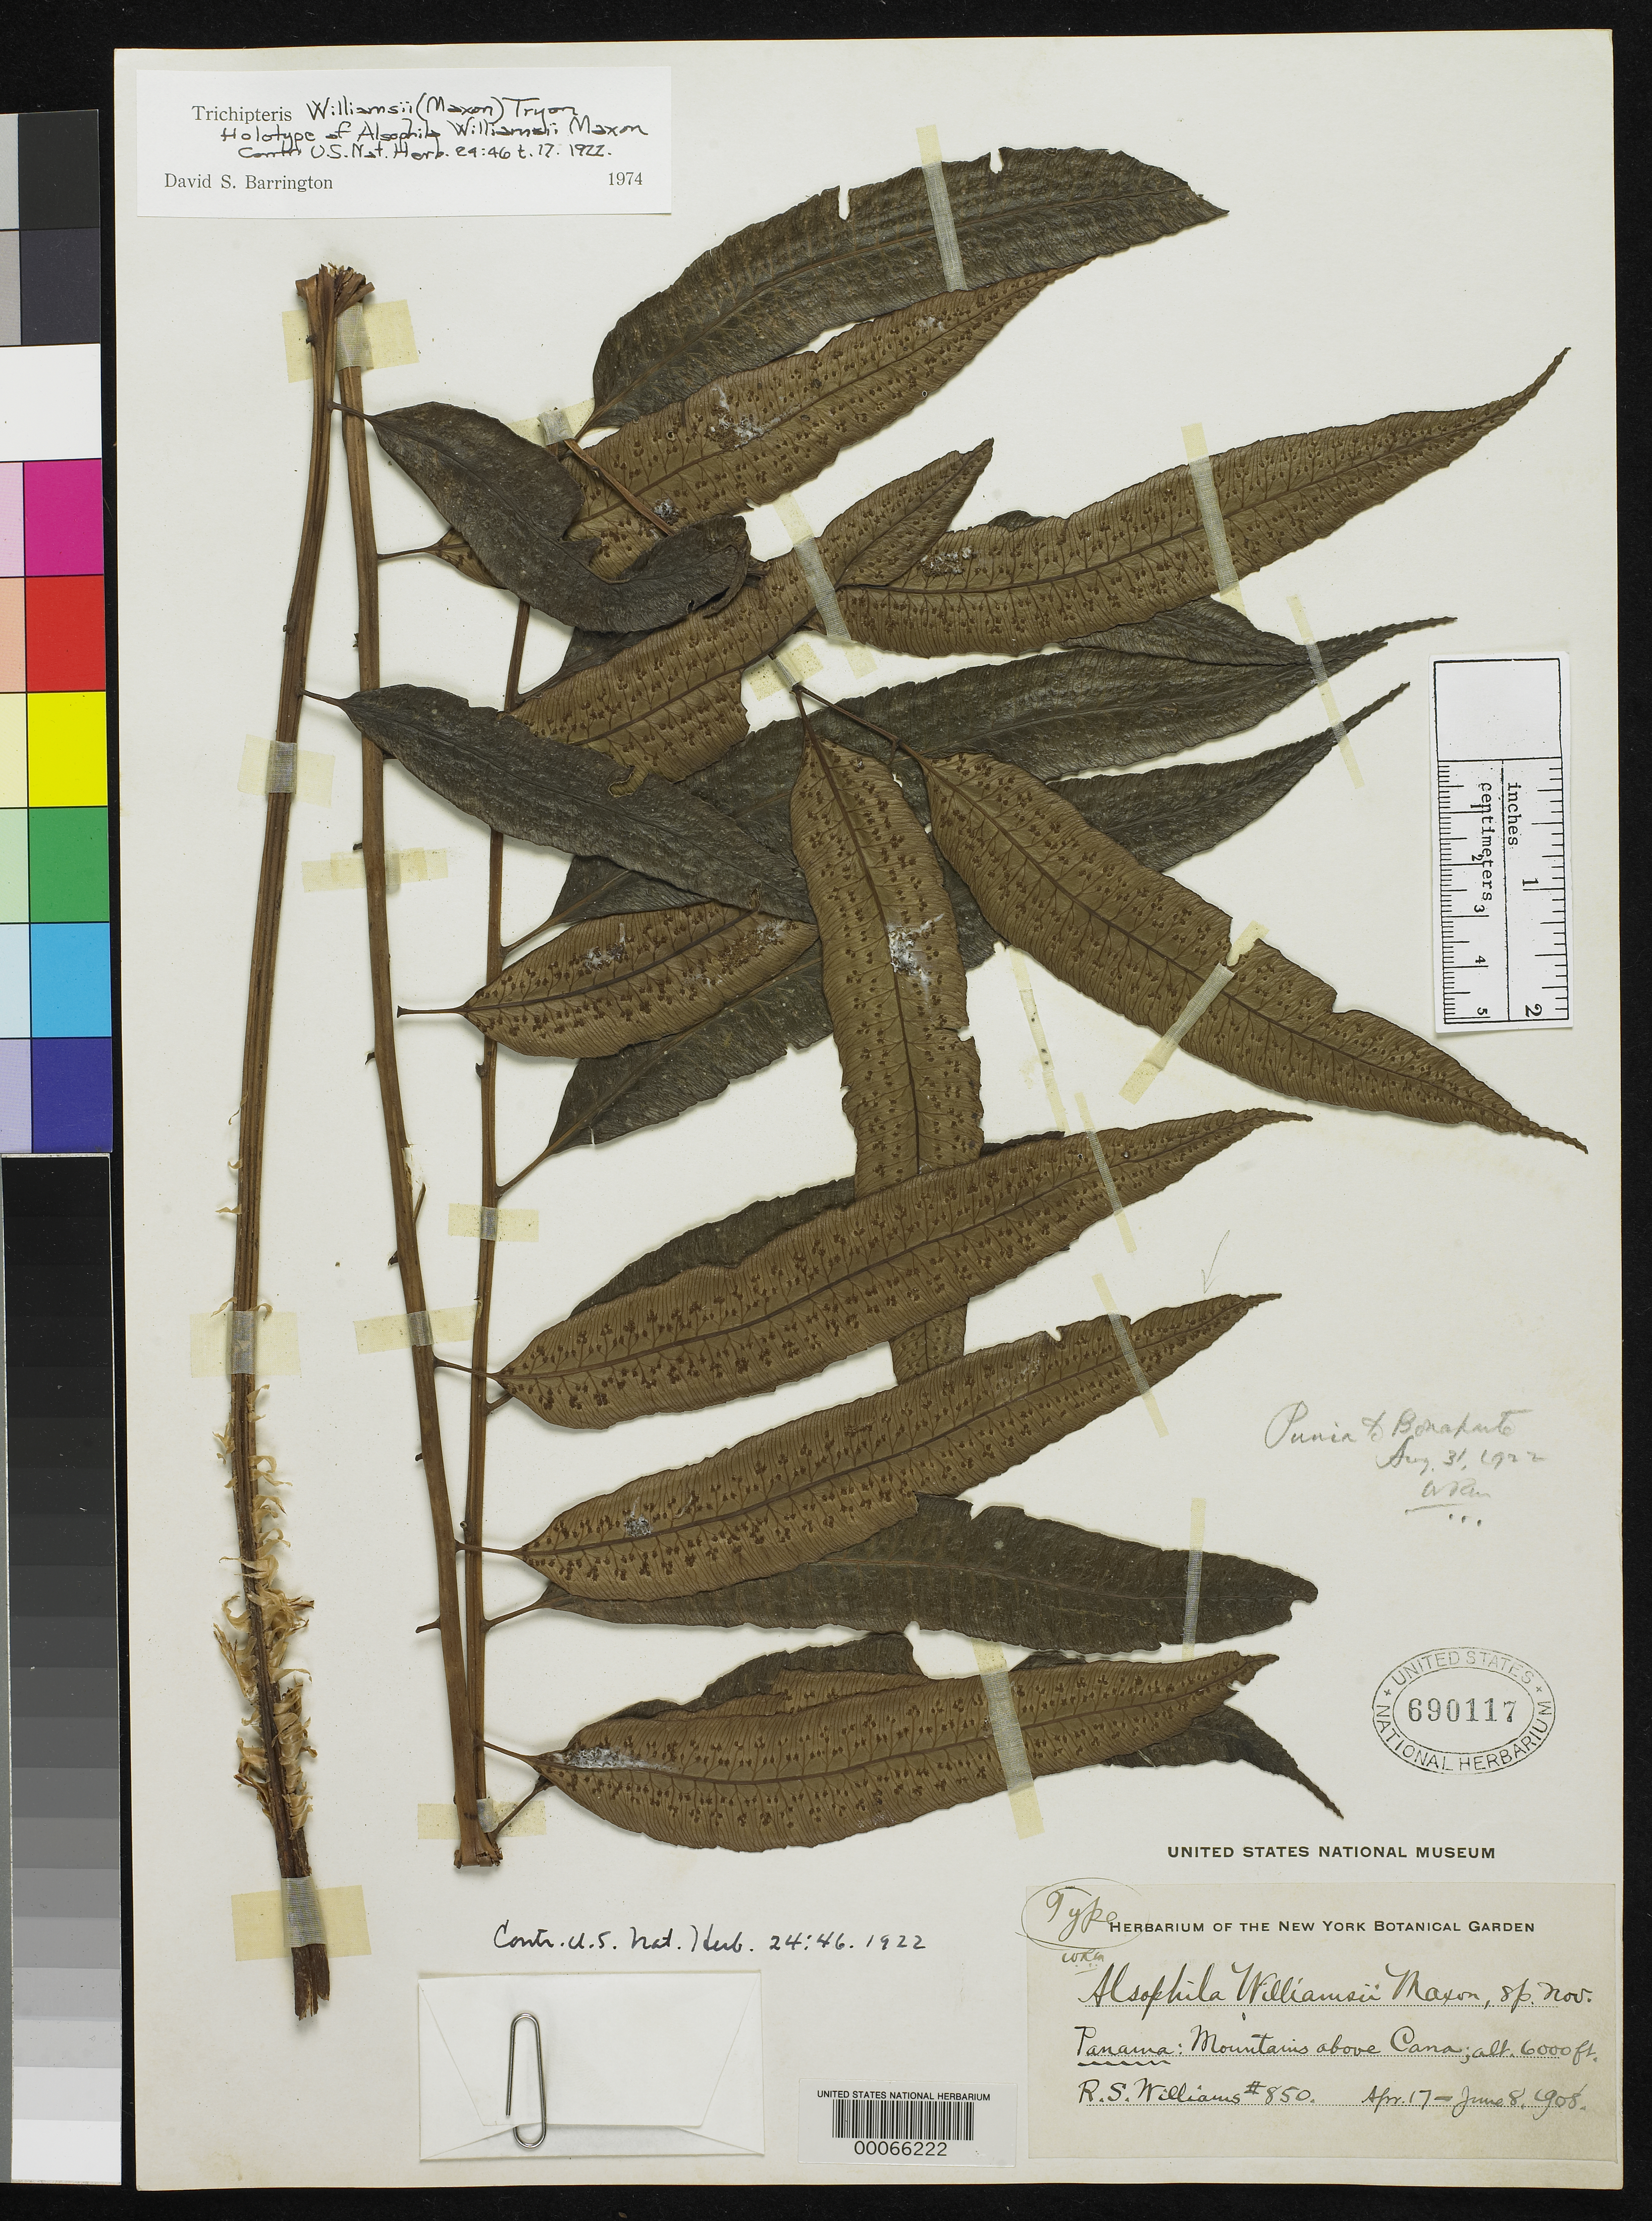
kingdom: Plantae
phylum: Tracheophyta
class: Polypodiopsida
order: Cyatheales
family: Cyatheaceae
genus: Alsophila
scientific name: Alsophila williamsii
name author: Maxon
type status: Holotype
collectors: R. S. Williams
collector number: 850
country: Panama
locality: NW of Boquete towards Parque Nacional Volcan Baru.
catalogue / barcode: US 690117